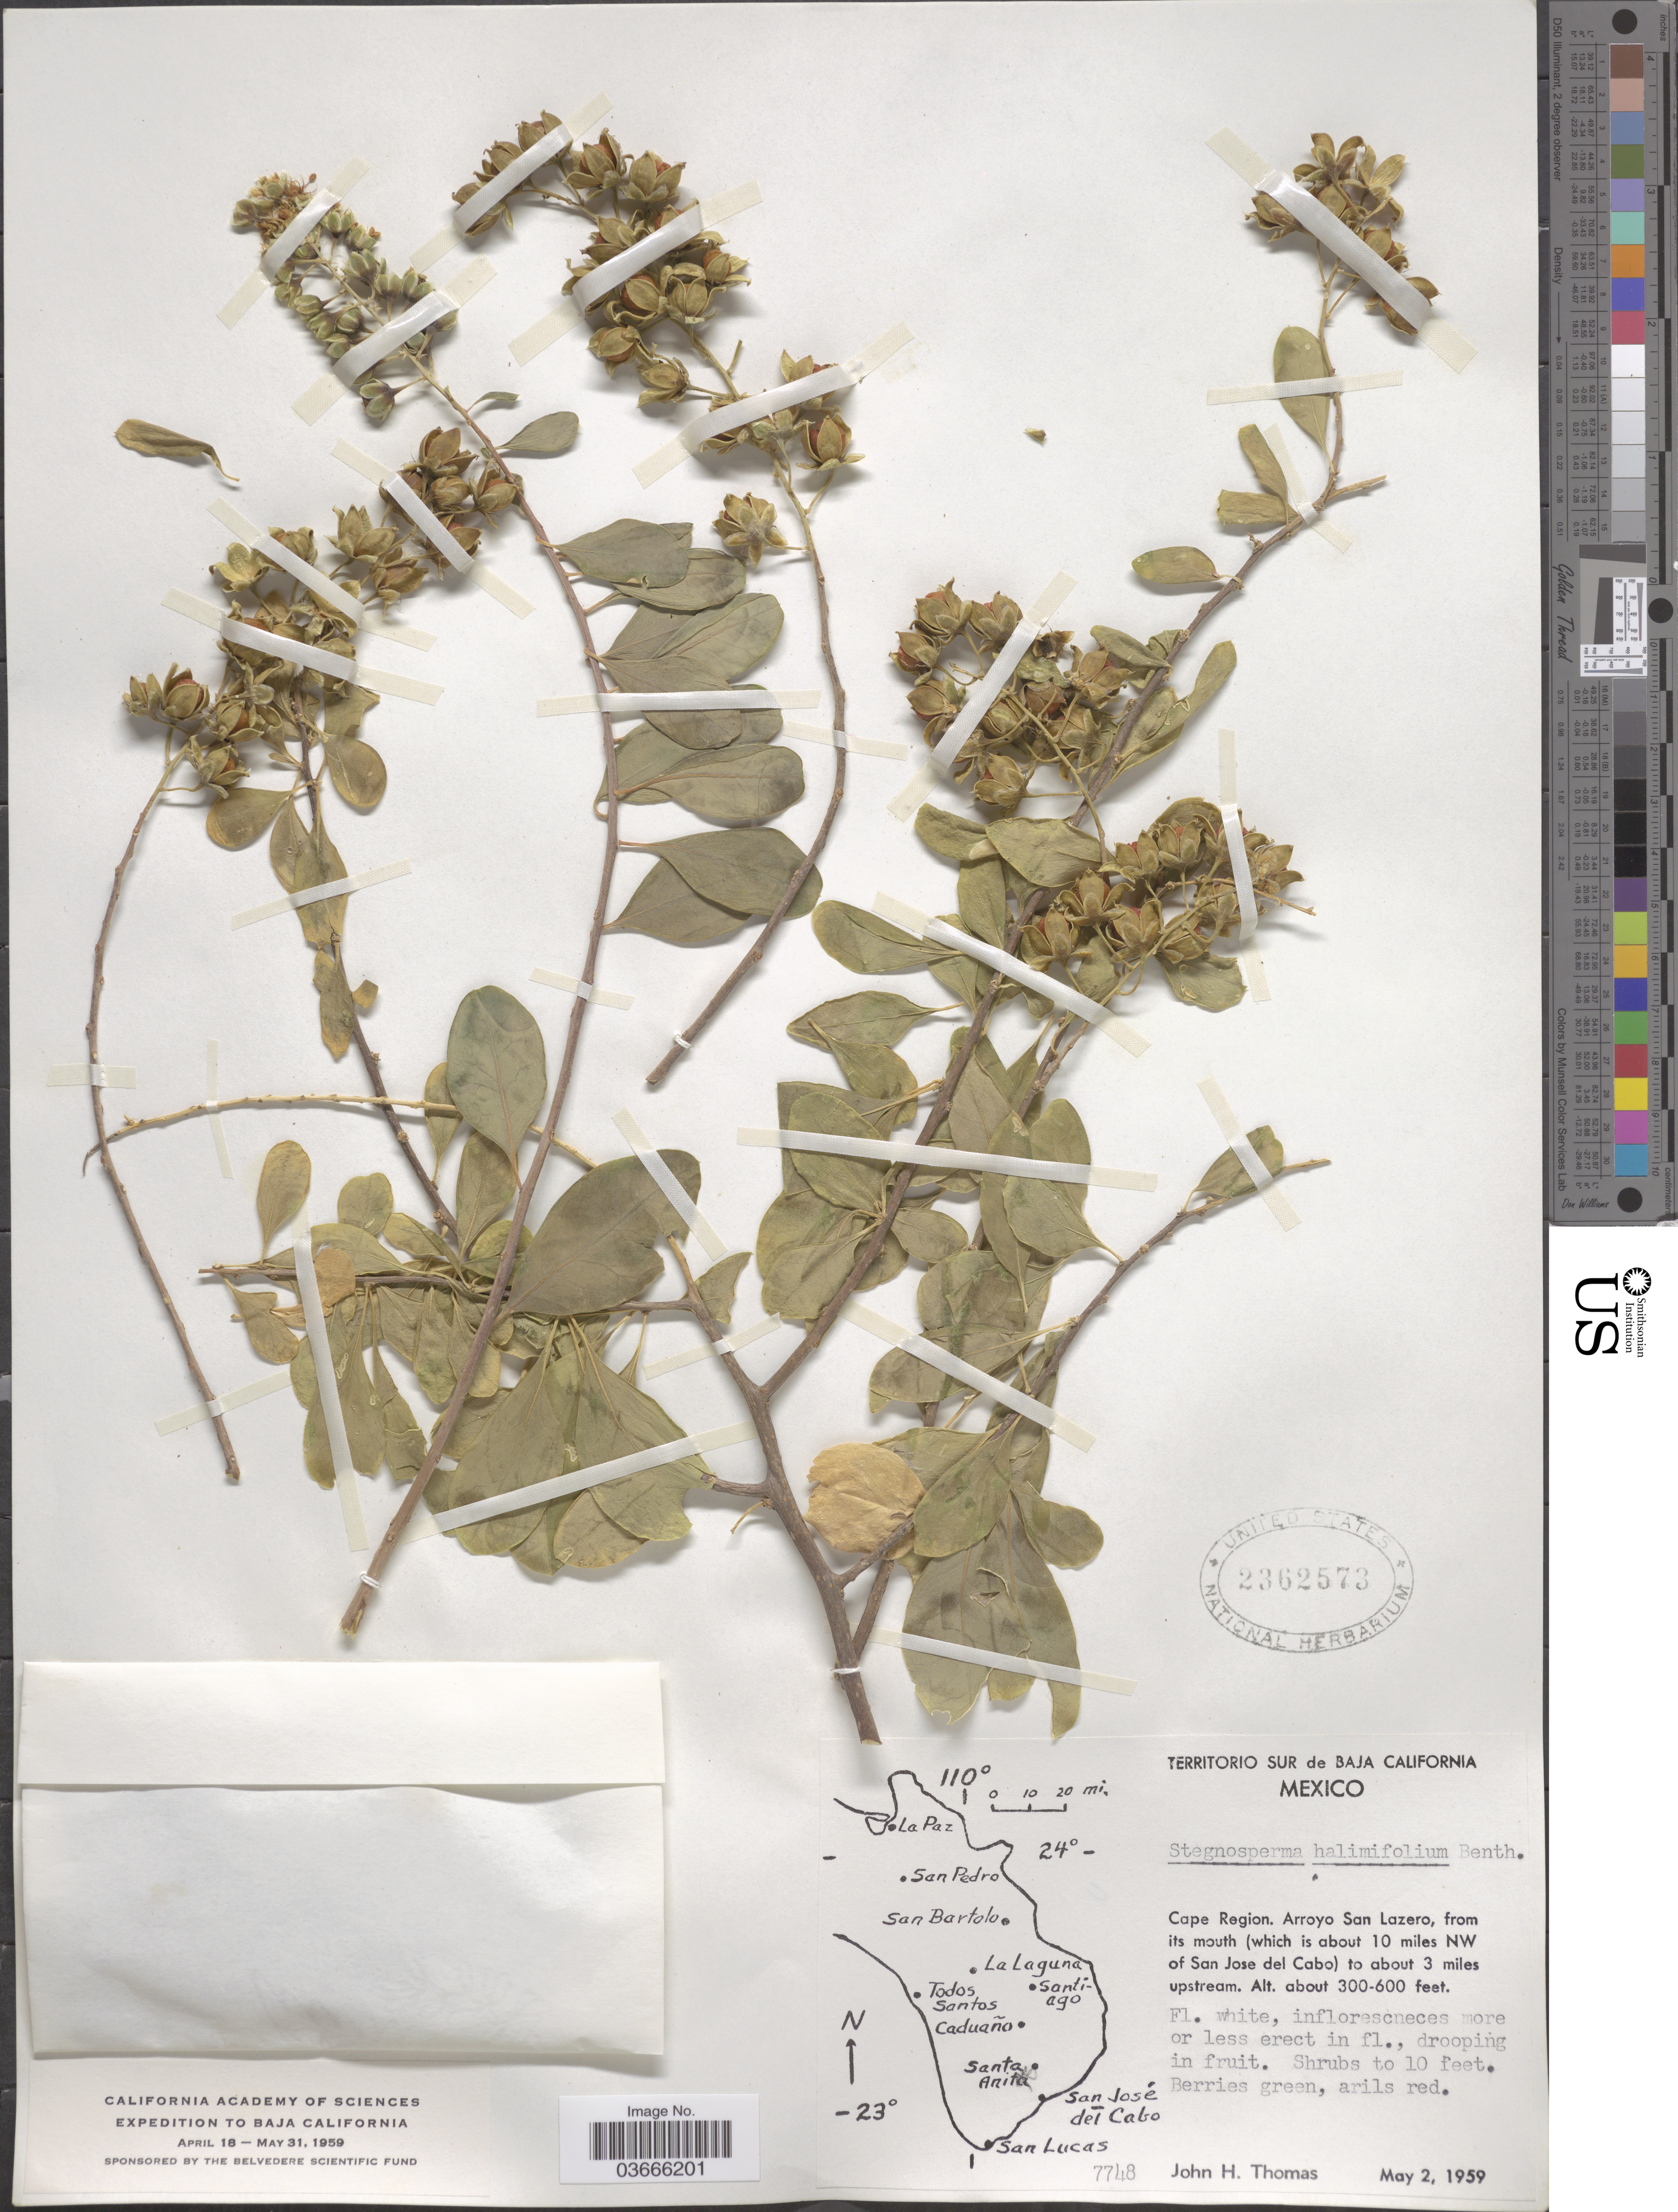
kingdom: Plantae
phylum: Tracheophyta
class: Magnoliopsida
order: Caryophyllales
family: Stegnospermataceae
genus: Stegnosperma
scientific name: Stegnosperma halimifolium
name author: Benth.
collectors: J. H. Thomas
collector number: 7748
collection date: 1959-05-02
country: Mexico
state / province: Baja California Sur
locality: Territorio Sur de Baja California. Cape Region. Arroyo San Lazero, from its mouth (which is about 10 miles NW of San Jose del Cabo) to about 3 miles upstream.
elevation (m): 91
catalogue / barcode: US 2362573